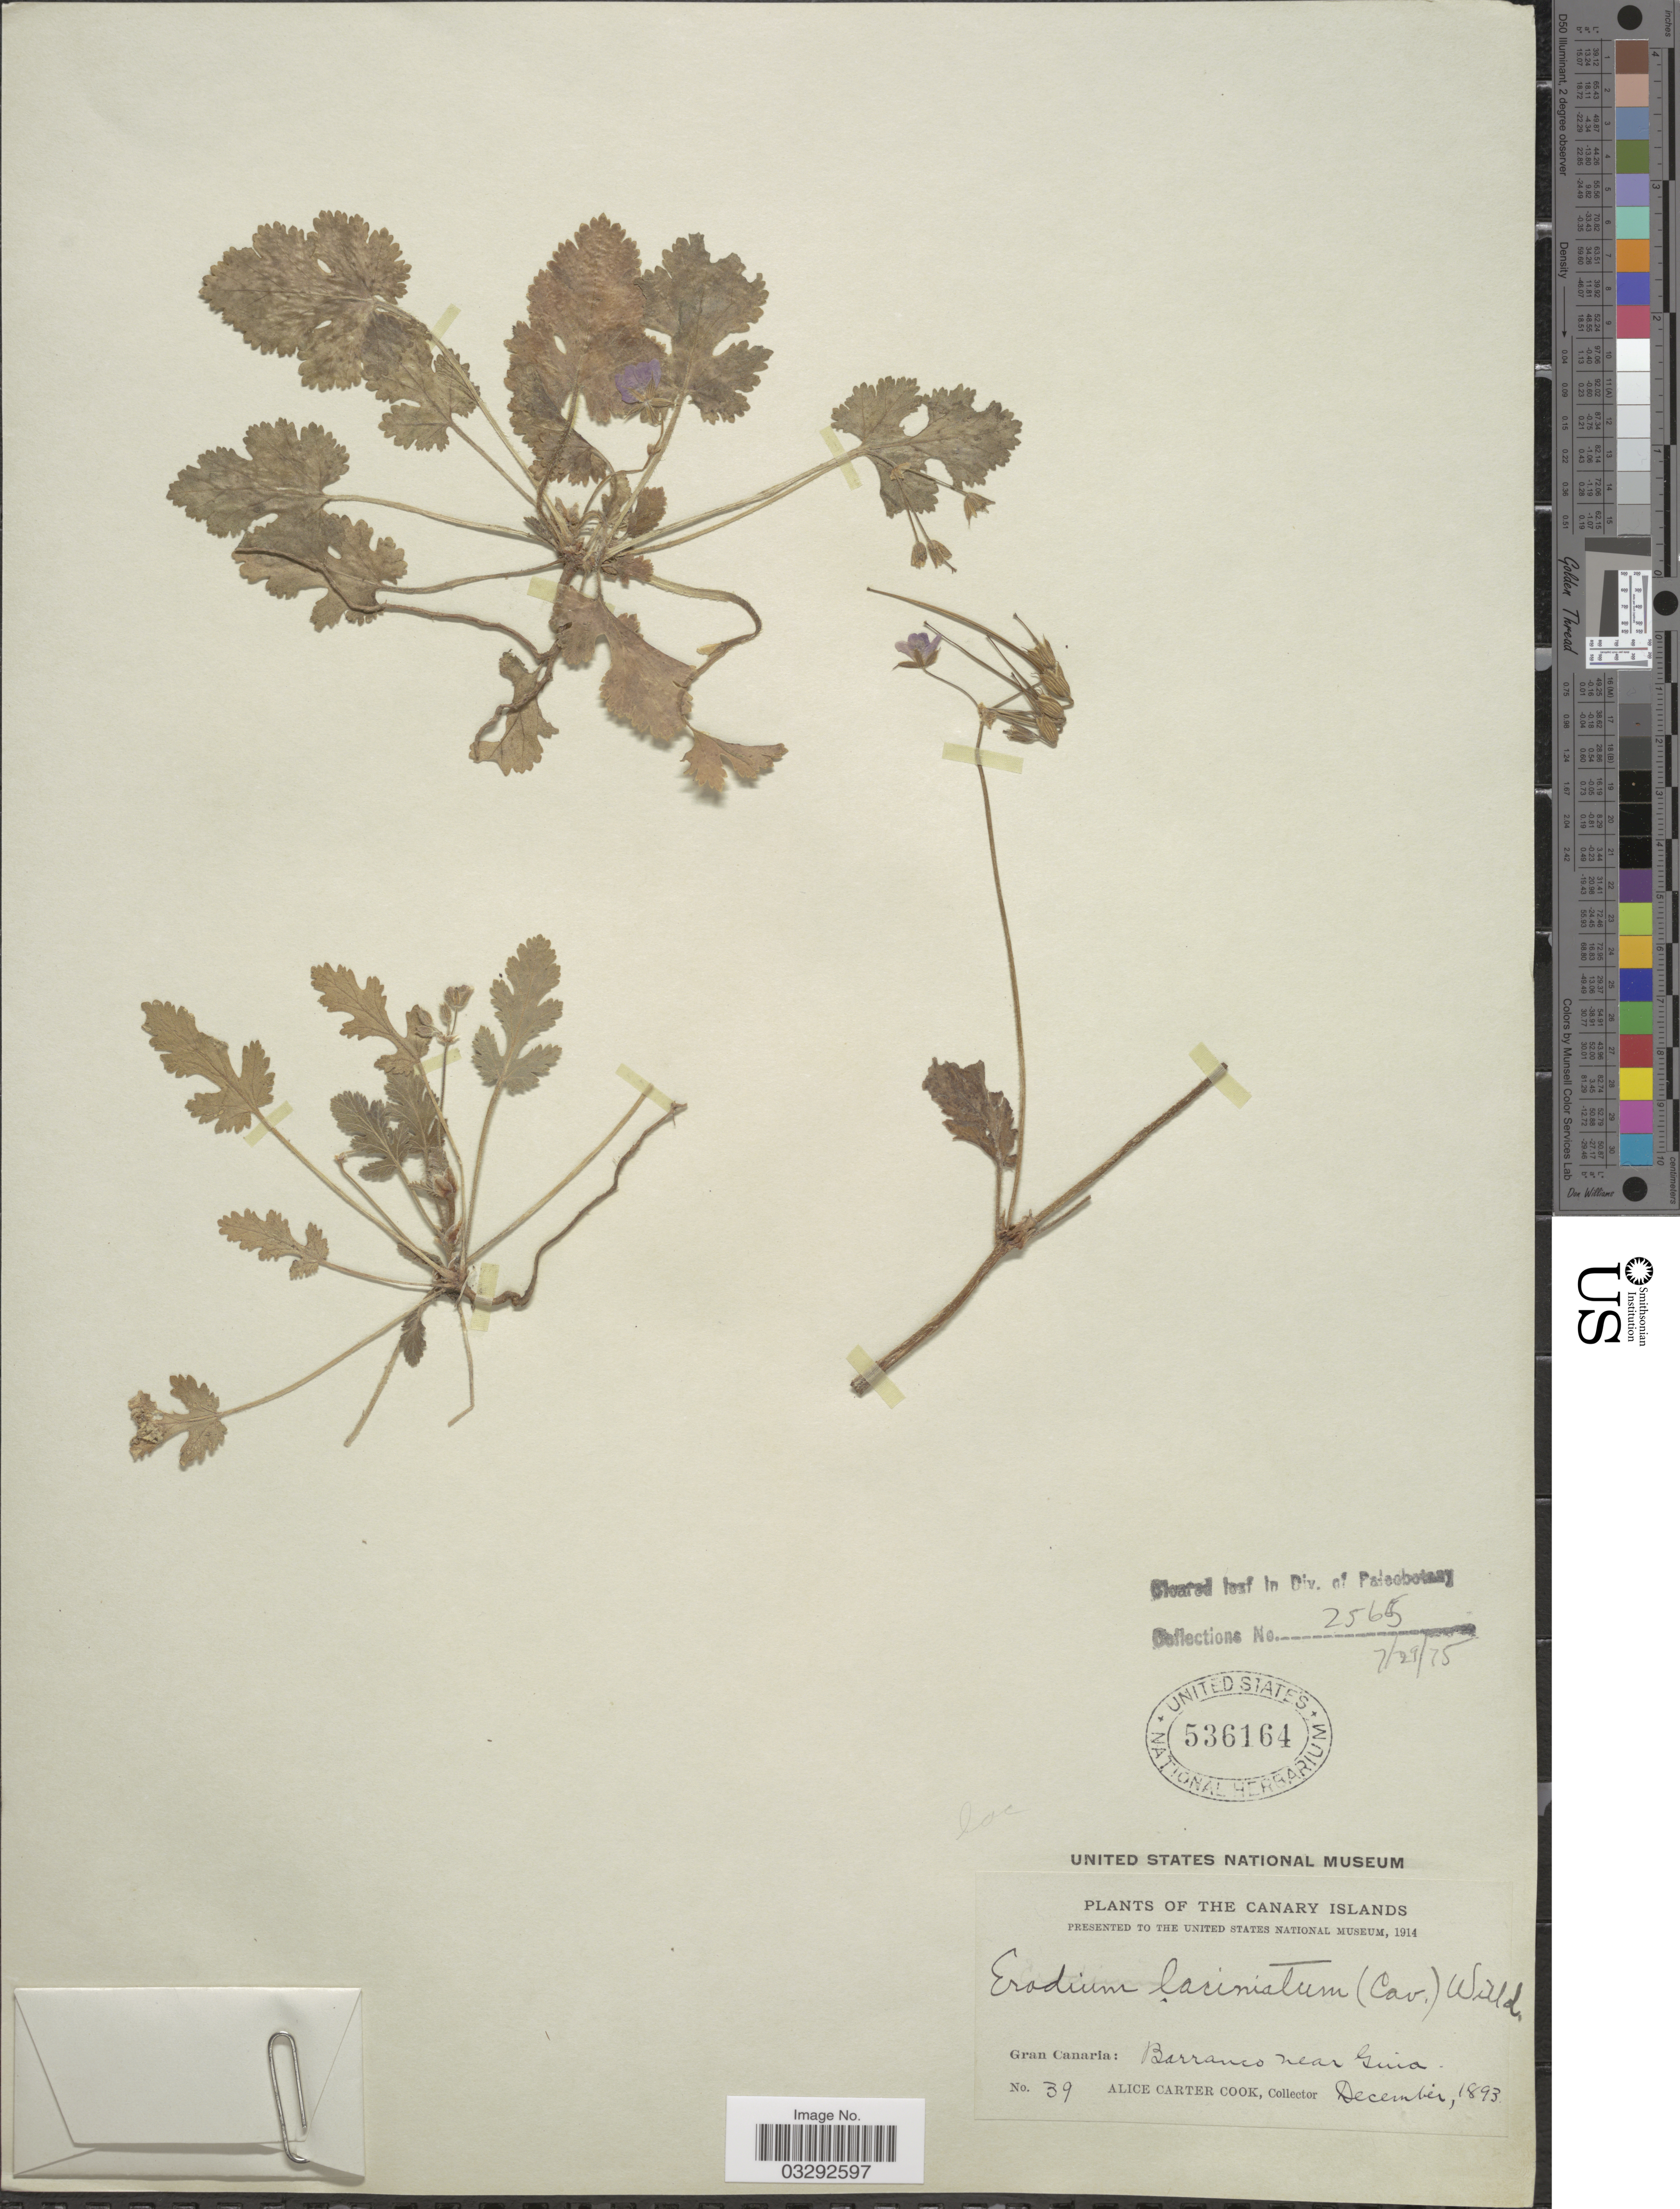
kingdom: Plantae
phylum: Tracheophyta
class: Magnoliopsida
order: Geraniales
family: Geraniaceae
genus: Erodium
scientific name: Erodium laciniatum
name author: (Cav.) Willd.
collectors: Alice C. Cook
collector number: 39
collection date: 1893-12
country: Spain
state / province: Canarias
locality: The Canary Islands. Gran Canaria: Barranco near Guia.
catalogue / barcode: US 536164